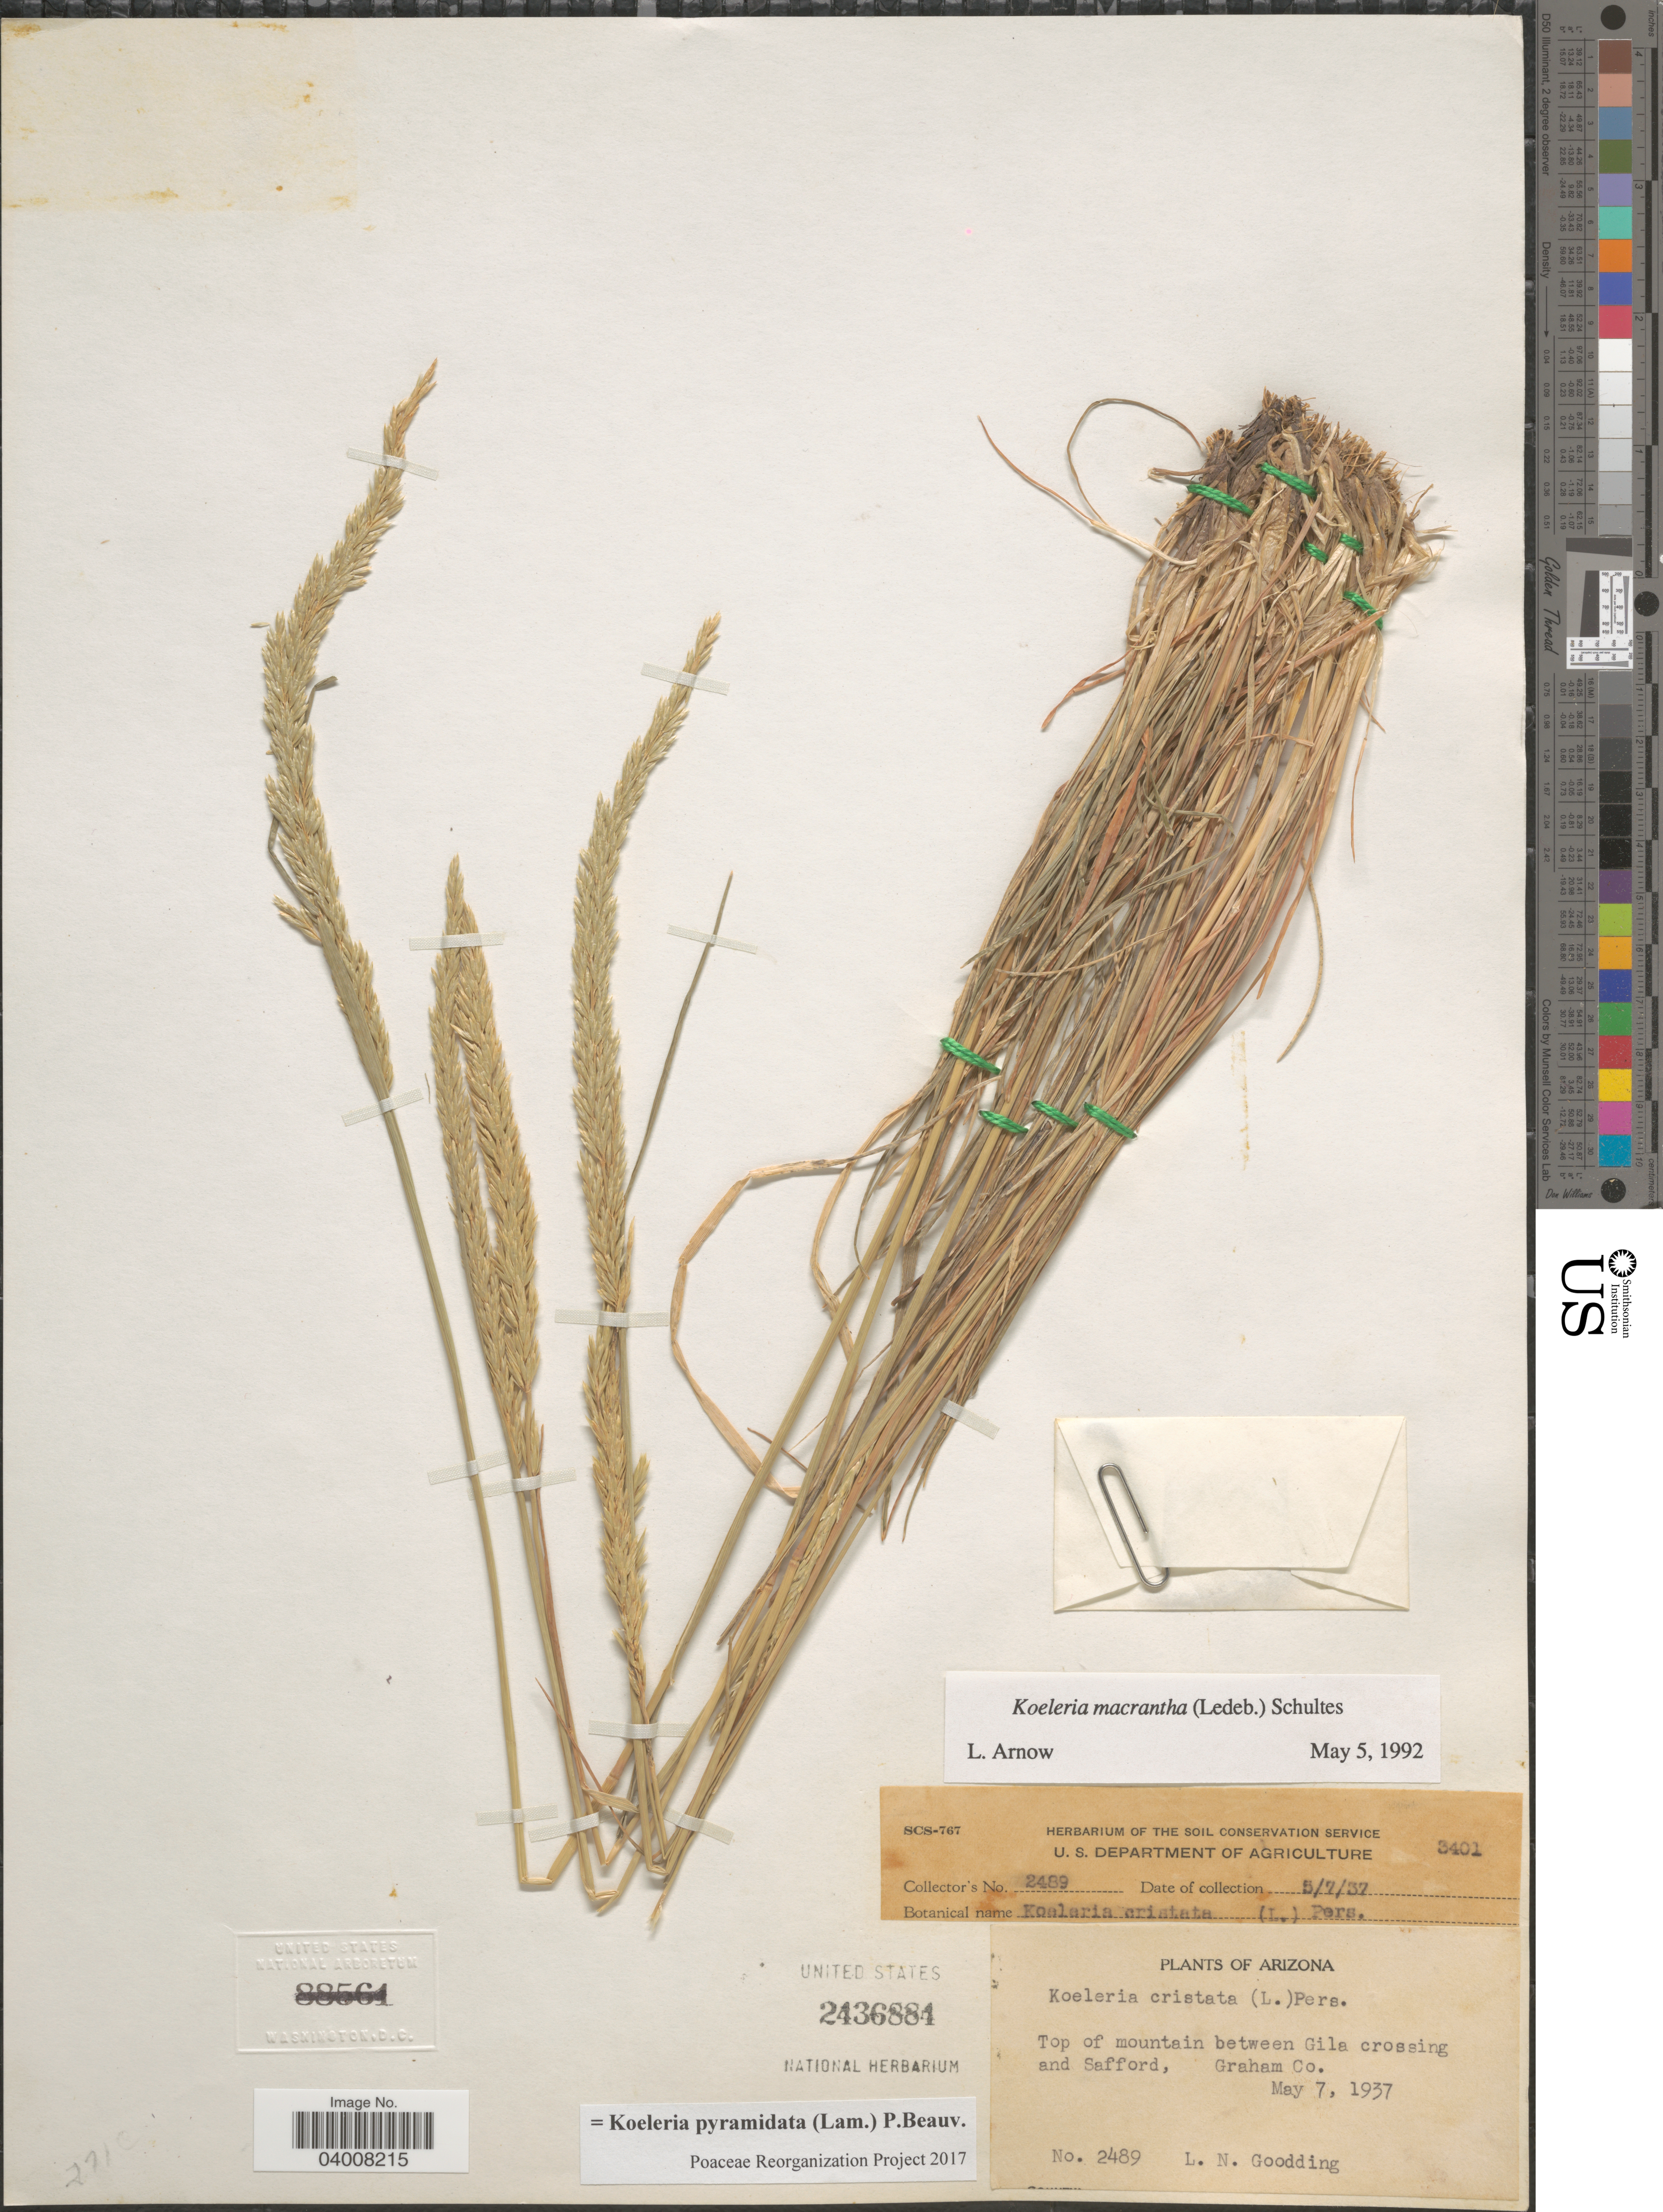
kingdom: Plantae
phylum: Tracheophyta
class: Liliopsida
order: Poales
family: Poaceae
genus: Koeleria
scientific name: Koeleria pyramidata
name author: (Lam.) P. Beauv.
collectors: L. N. Goodding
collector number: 2489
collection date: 1937-05-07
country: United States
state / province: Arizona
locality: Top of mountain between Gila crossing and Safford, Graham Co.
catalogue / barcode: US 2436884